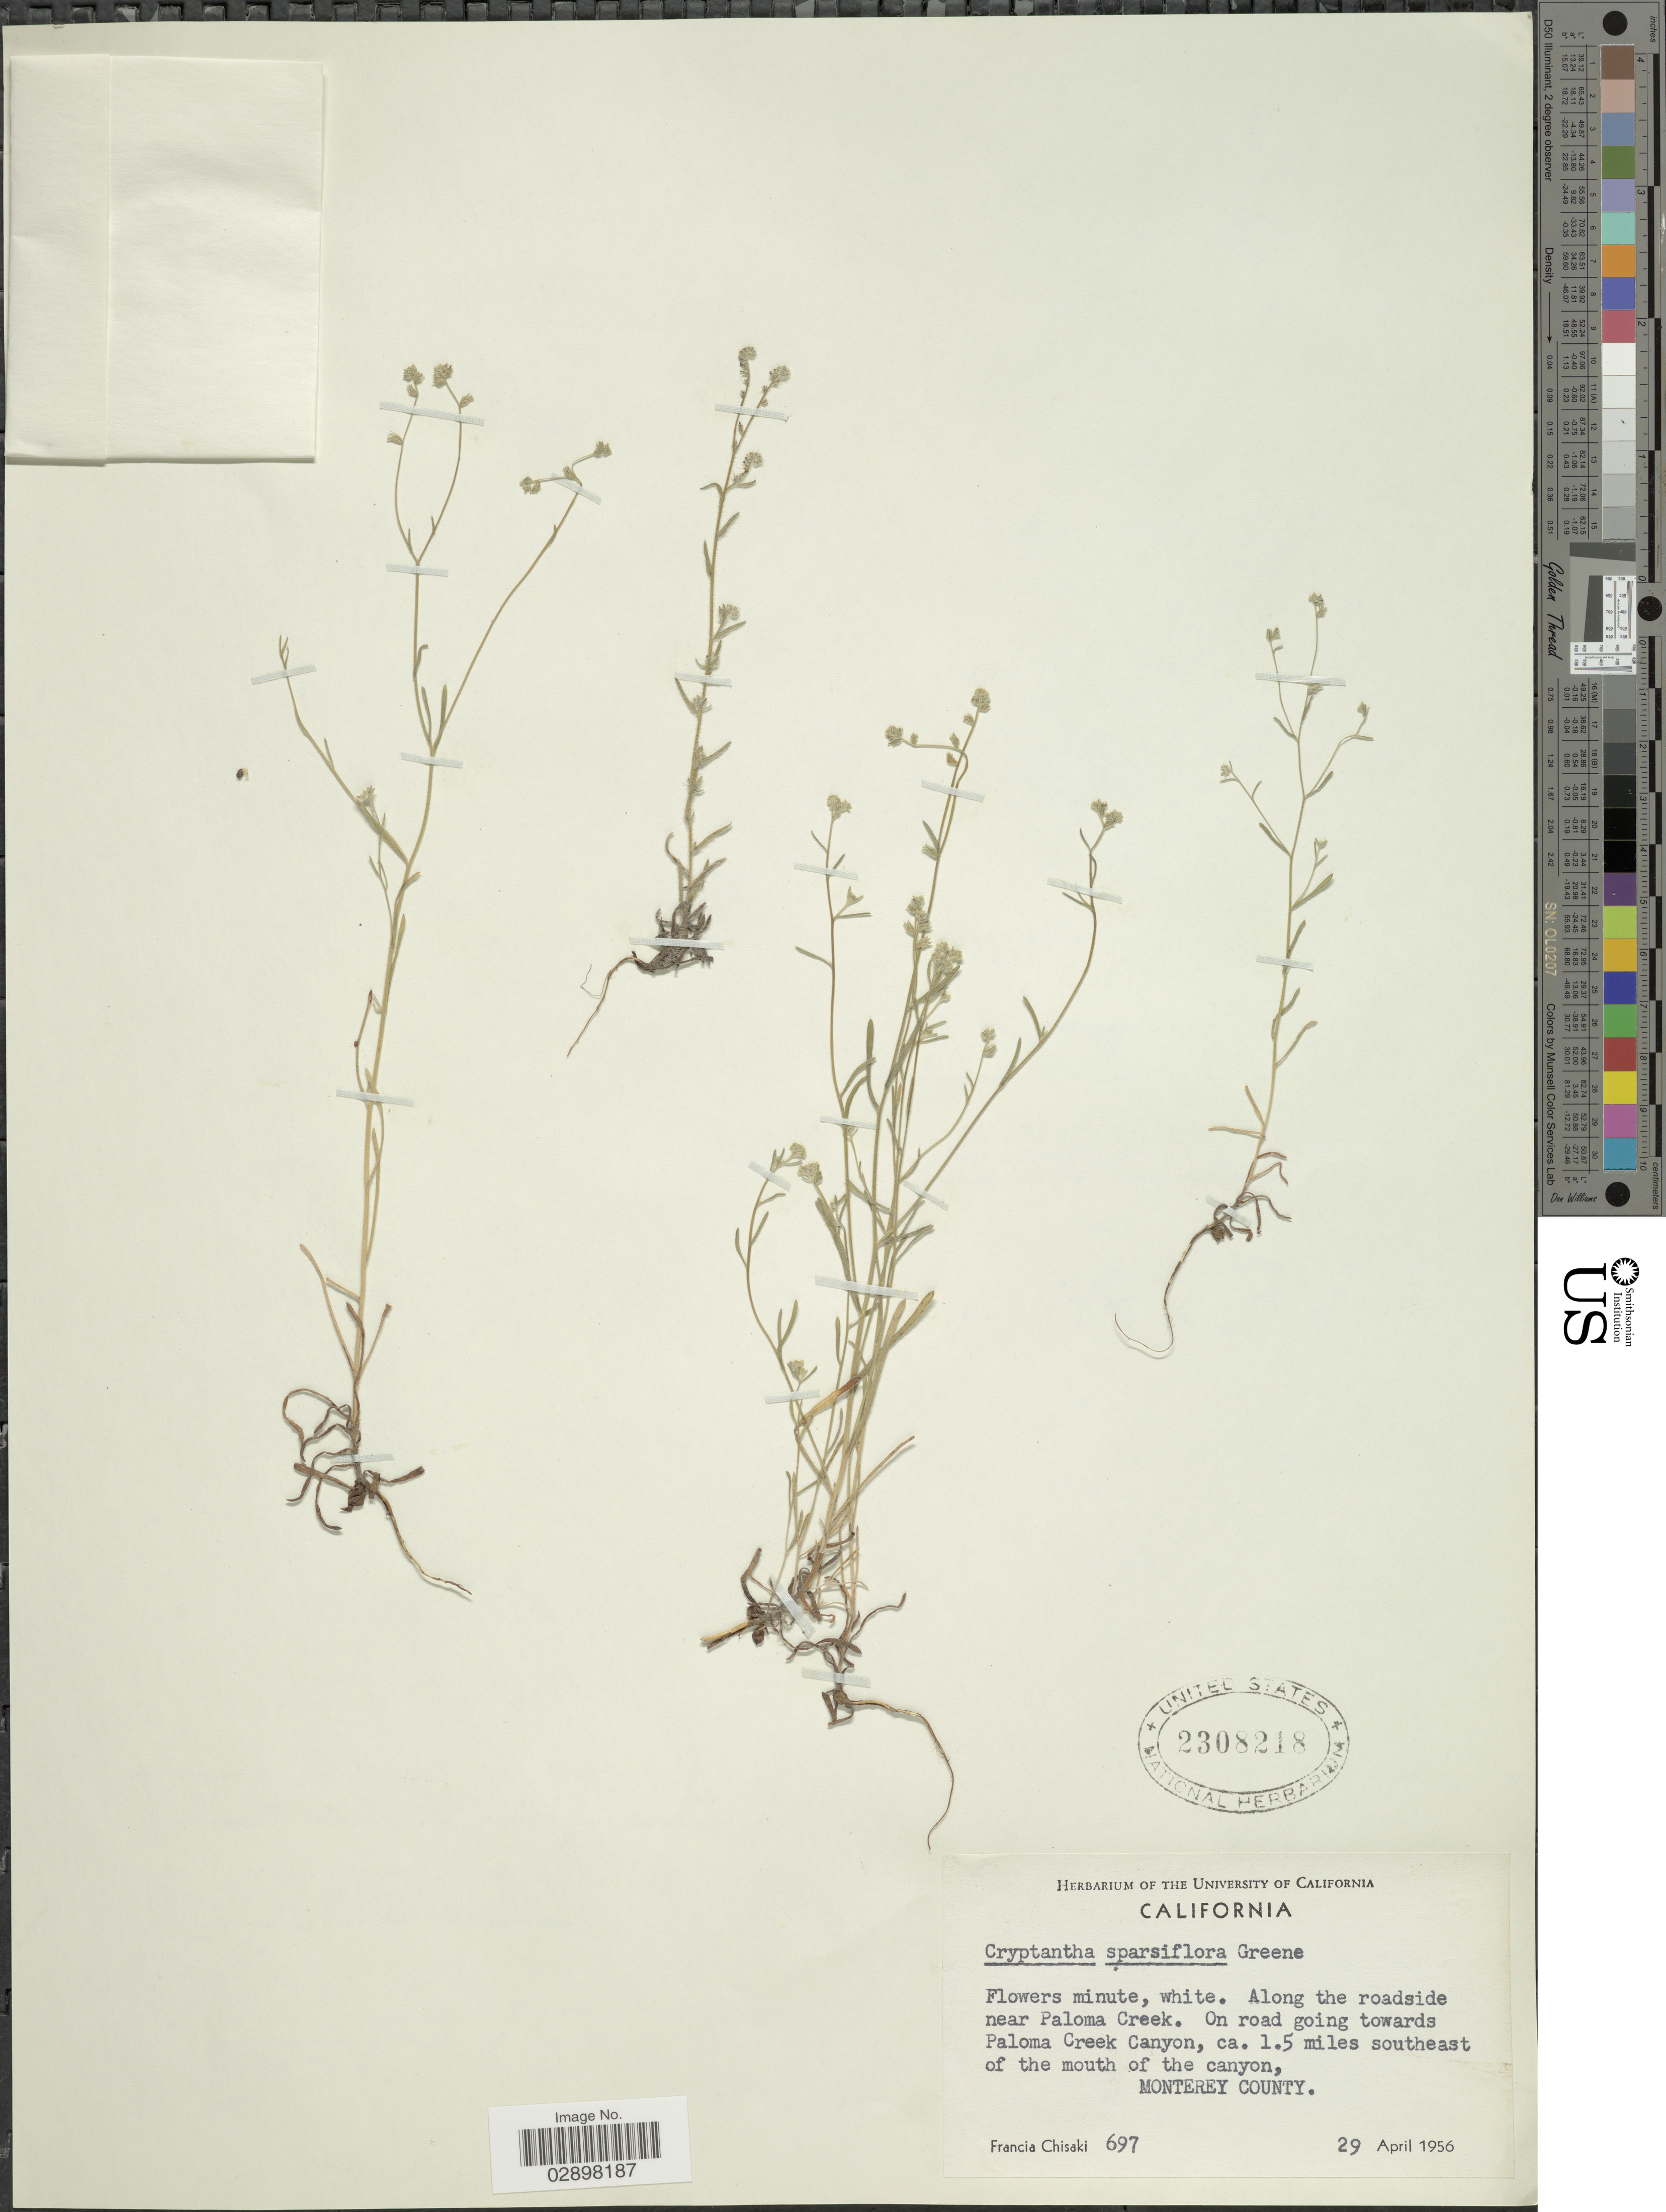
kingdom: Plantae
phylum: Tracheophyta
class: Magnoliopsida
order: Boraginales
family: Boraginaceae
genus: Cryptantha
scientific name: Cryptantha sparsiflora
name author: (S.W. Greene) S.W. Greene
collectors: F. Chisaki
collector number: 697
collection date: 1956-04-29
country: United States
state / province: California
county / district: Monterey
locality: Along the roadside near Paloma Creek. On road going towards Paloma Creek Canyon, ca. 1.5 miles southeast of the mouth of the canyon, Monterey County.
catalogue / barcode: US 2308218